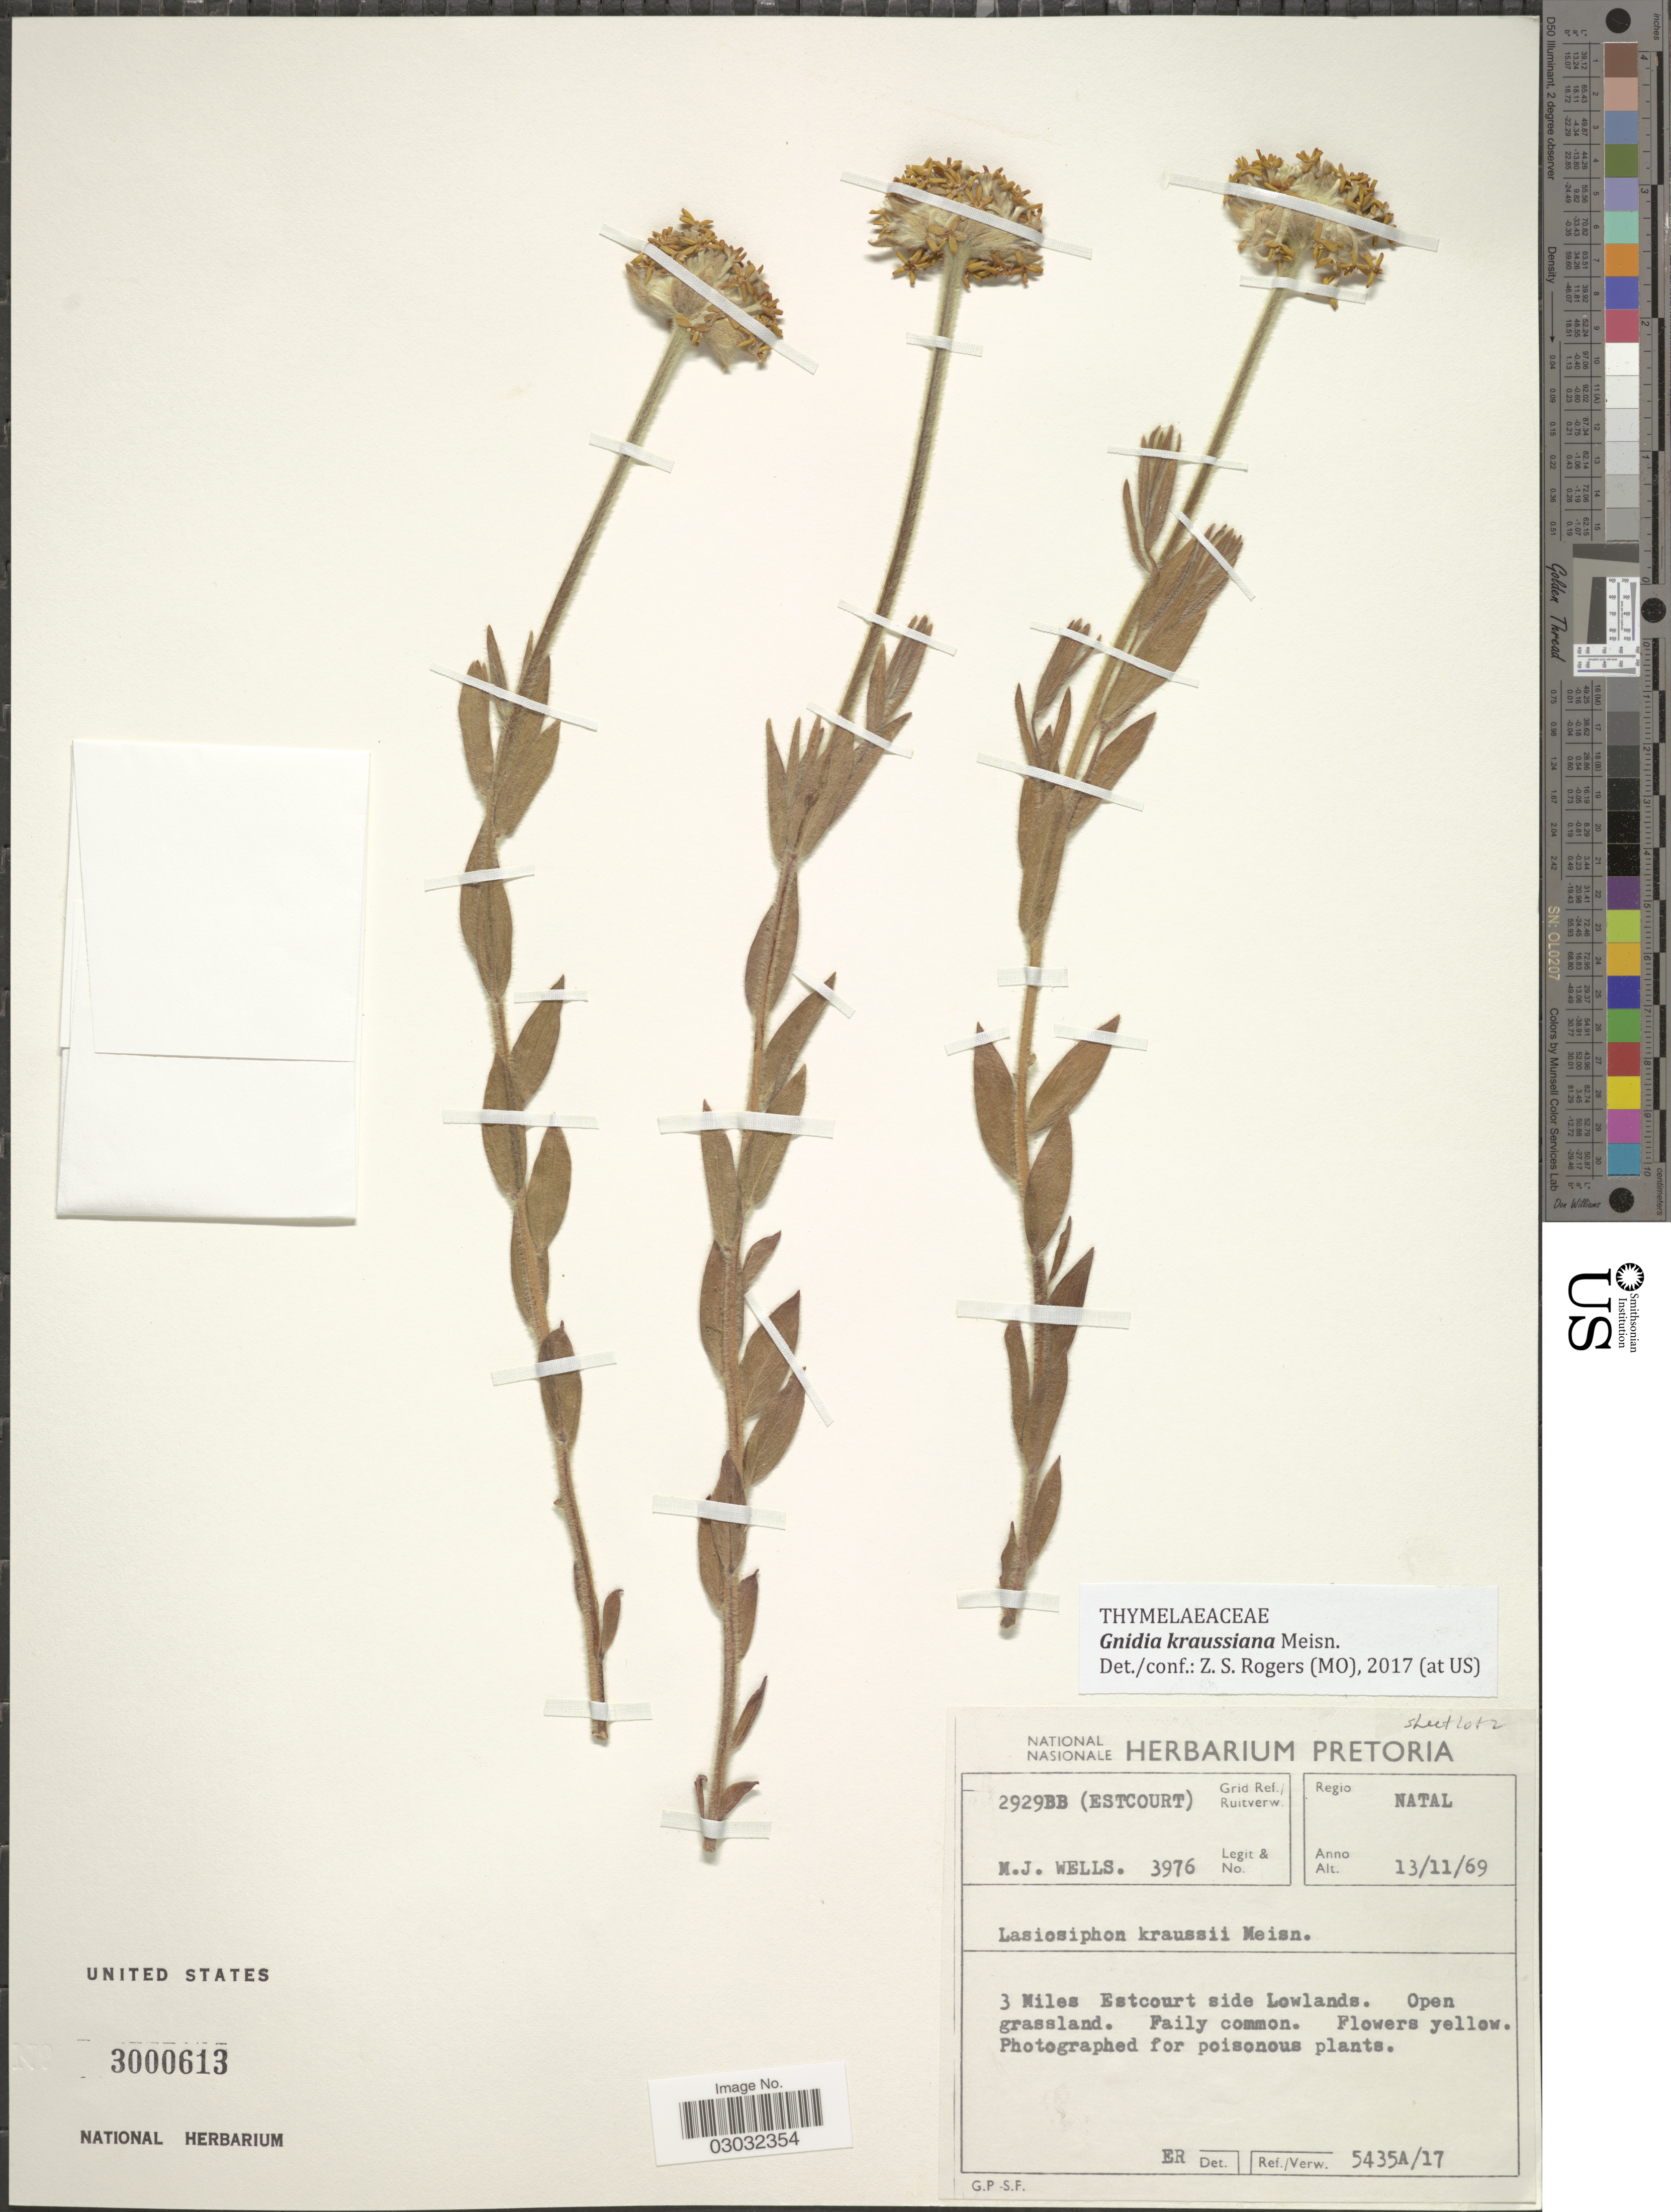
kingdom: Plantae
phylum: Tracheophyta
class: Magnoliopsida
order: Malvales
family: Thymelaeaceae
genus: Lasiosiphon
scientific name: Lasiosiphon kraussianus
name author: (Meisn.) Meisn.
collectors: M. Wells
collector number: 3976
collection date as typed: Transcribed d/m/y: 13/11/69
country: South Africa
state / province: KwaZulu-Natal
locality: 2929BB (Estcourt) Grid Ref./ Ruitverw. Regio Natal. 3 Miles Estcourt side Lowlands.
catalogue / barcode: US 3000613